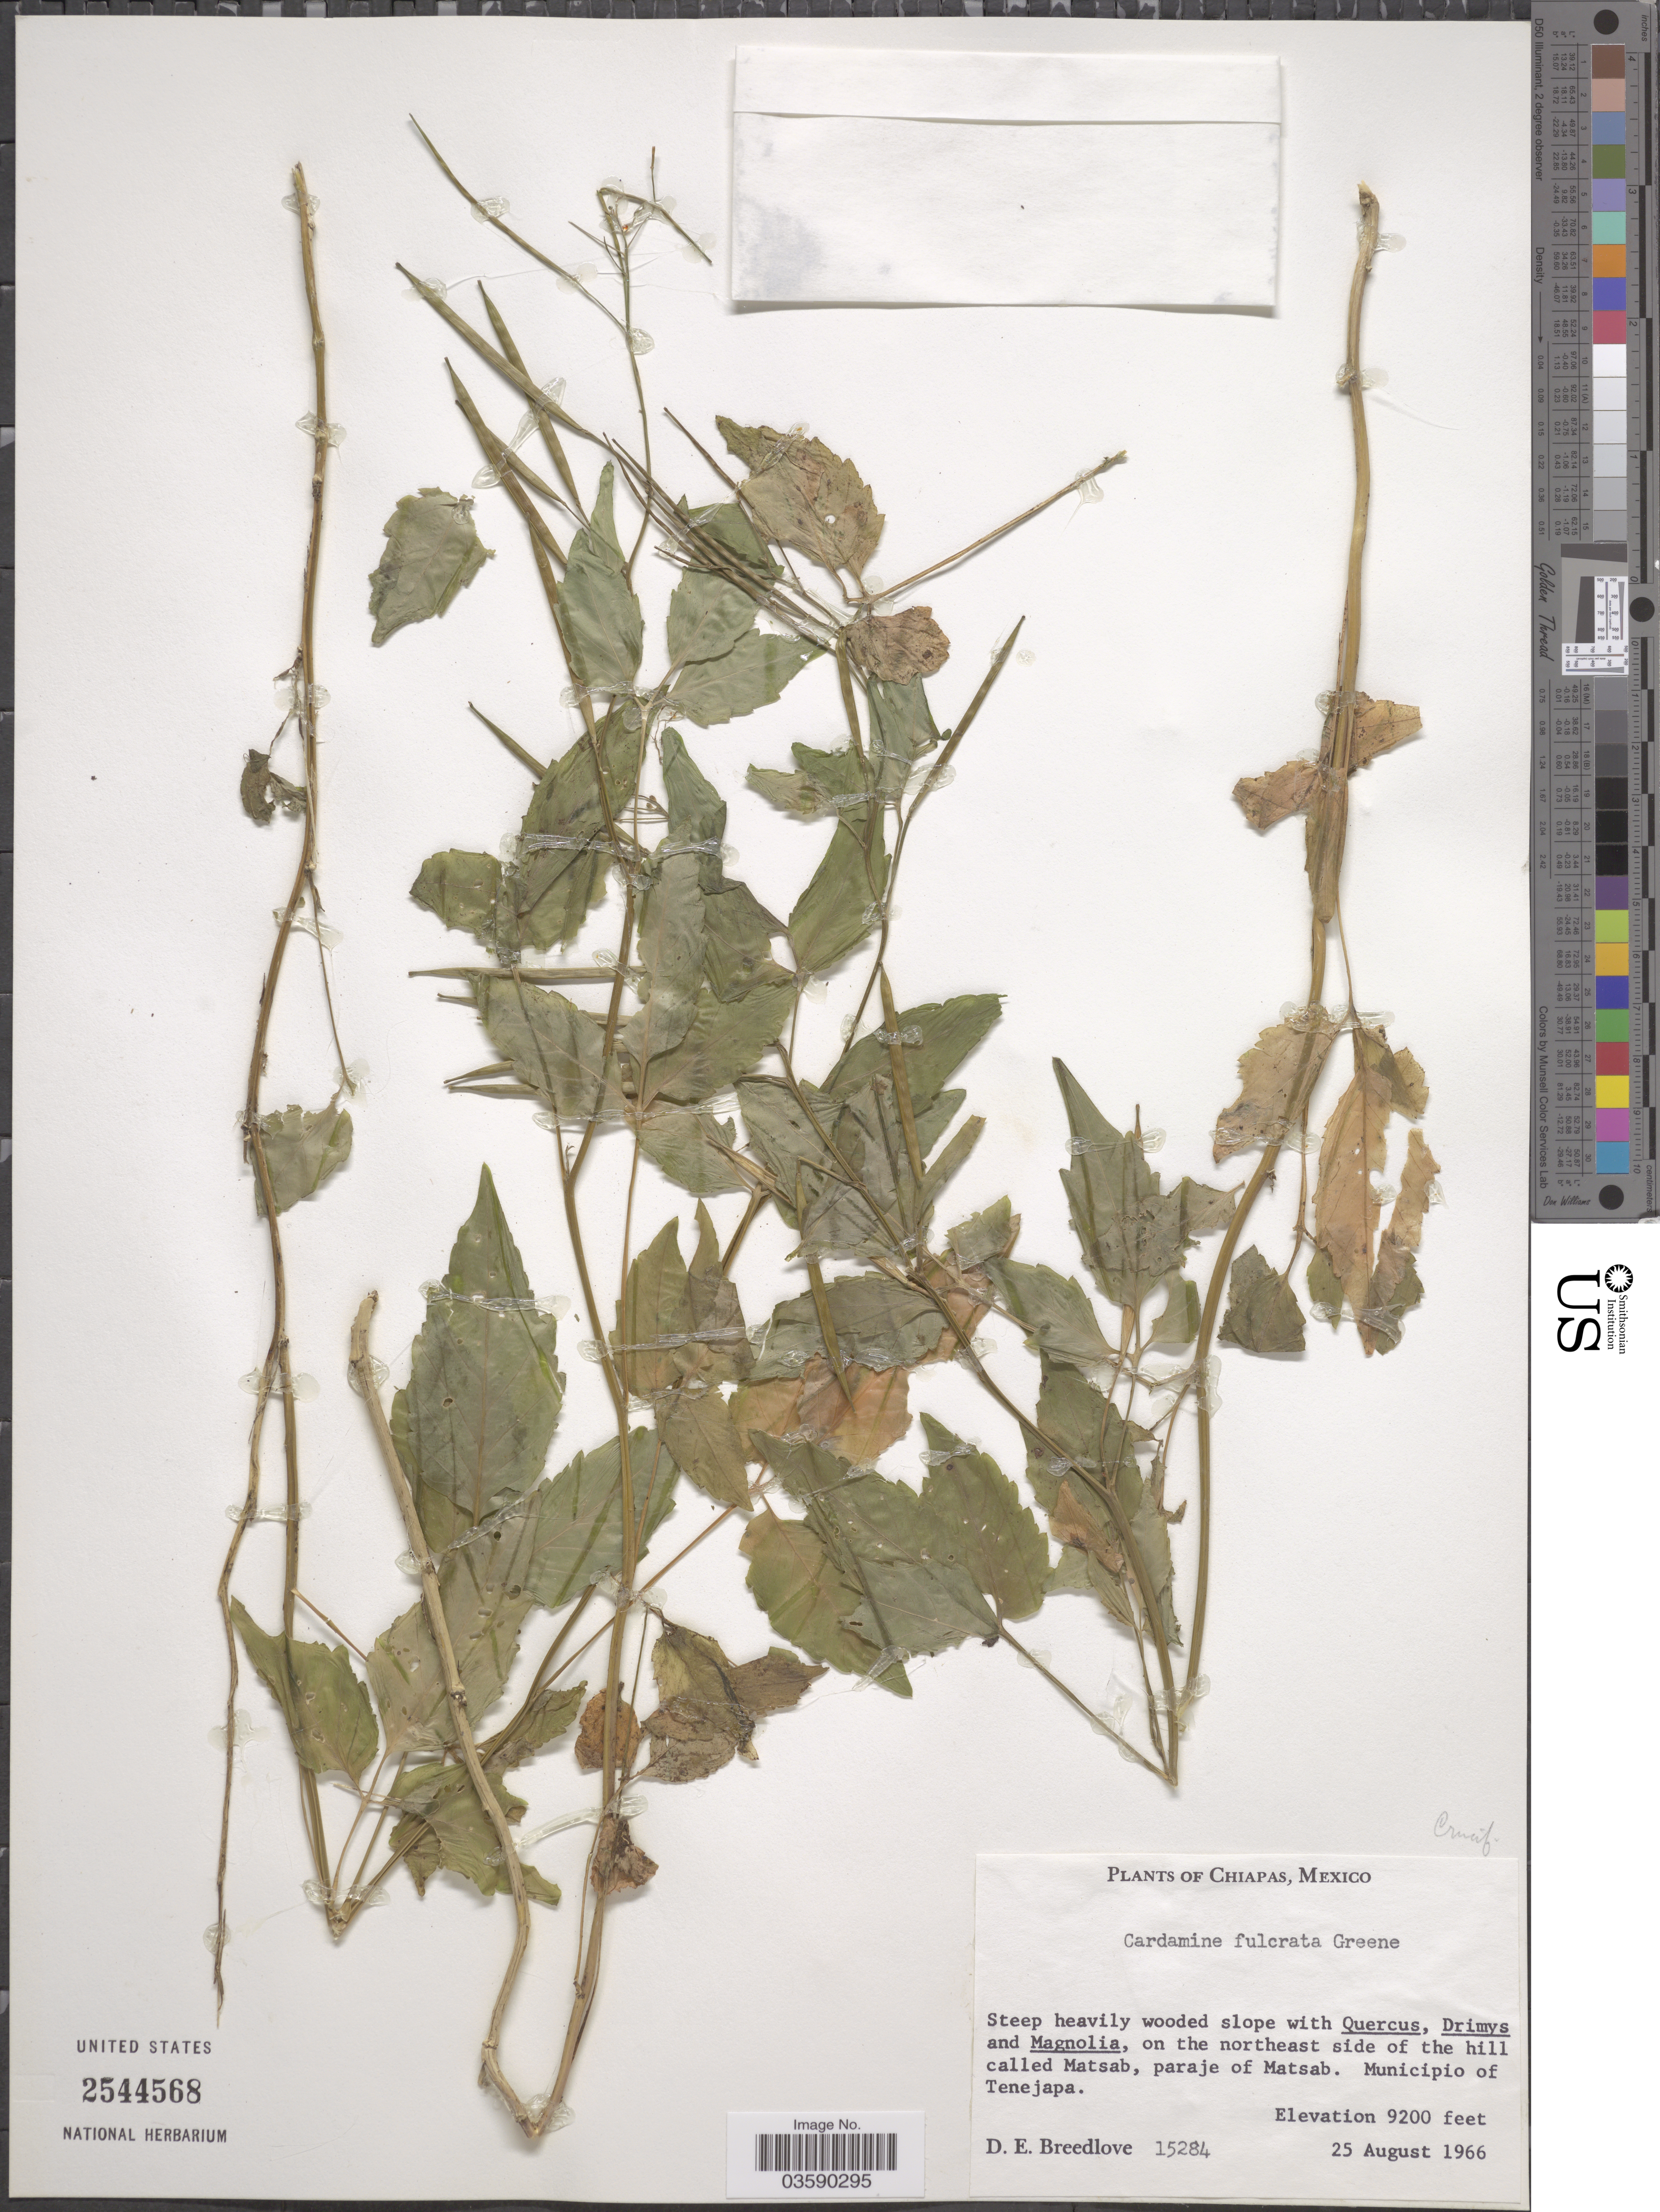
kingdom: Plantae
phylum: Tracheophyta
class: Magnoliopsida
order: Brassicales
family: Brassicaceae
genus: Cardamine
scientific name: Cardamine fulcrata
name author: Greene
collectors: D. E. Breedlove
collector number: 15284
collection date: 1966-08-25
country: Mexico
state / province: Chiapas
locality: On the northeast side of the hill called Matsab, paraje of Matsab. Municipio of Tenejapa.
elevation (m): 2804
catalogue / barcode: US 2544568